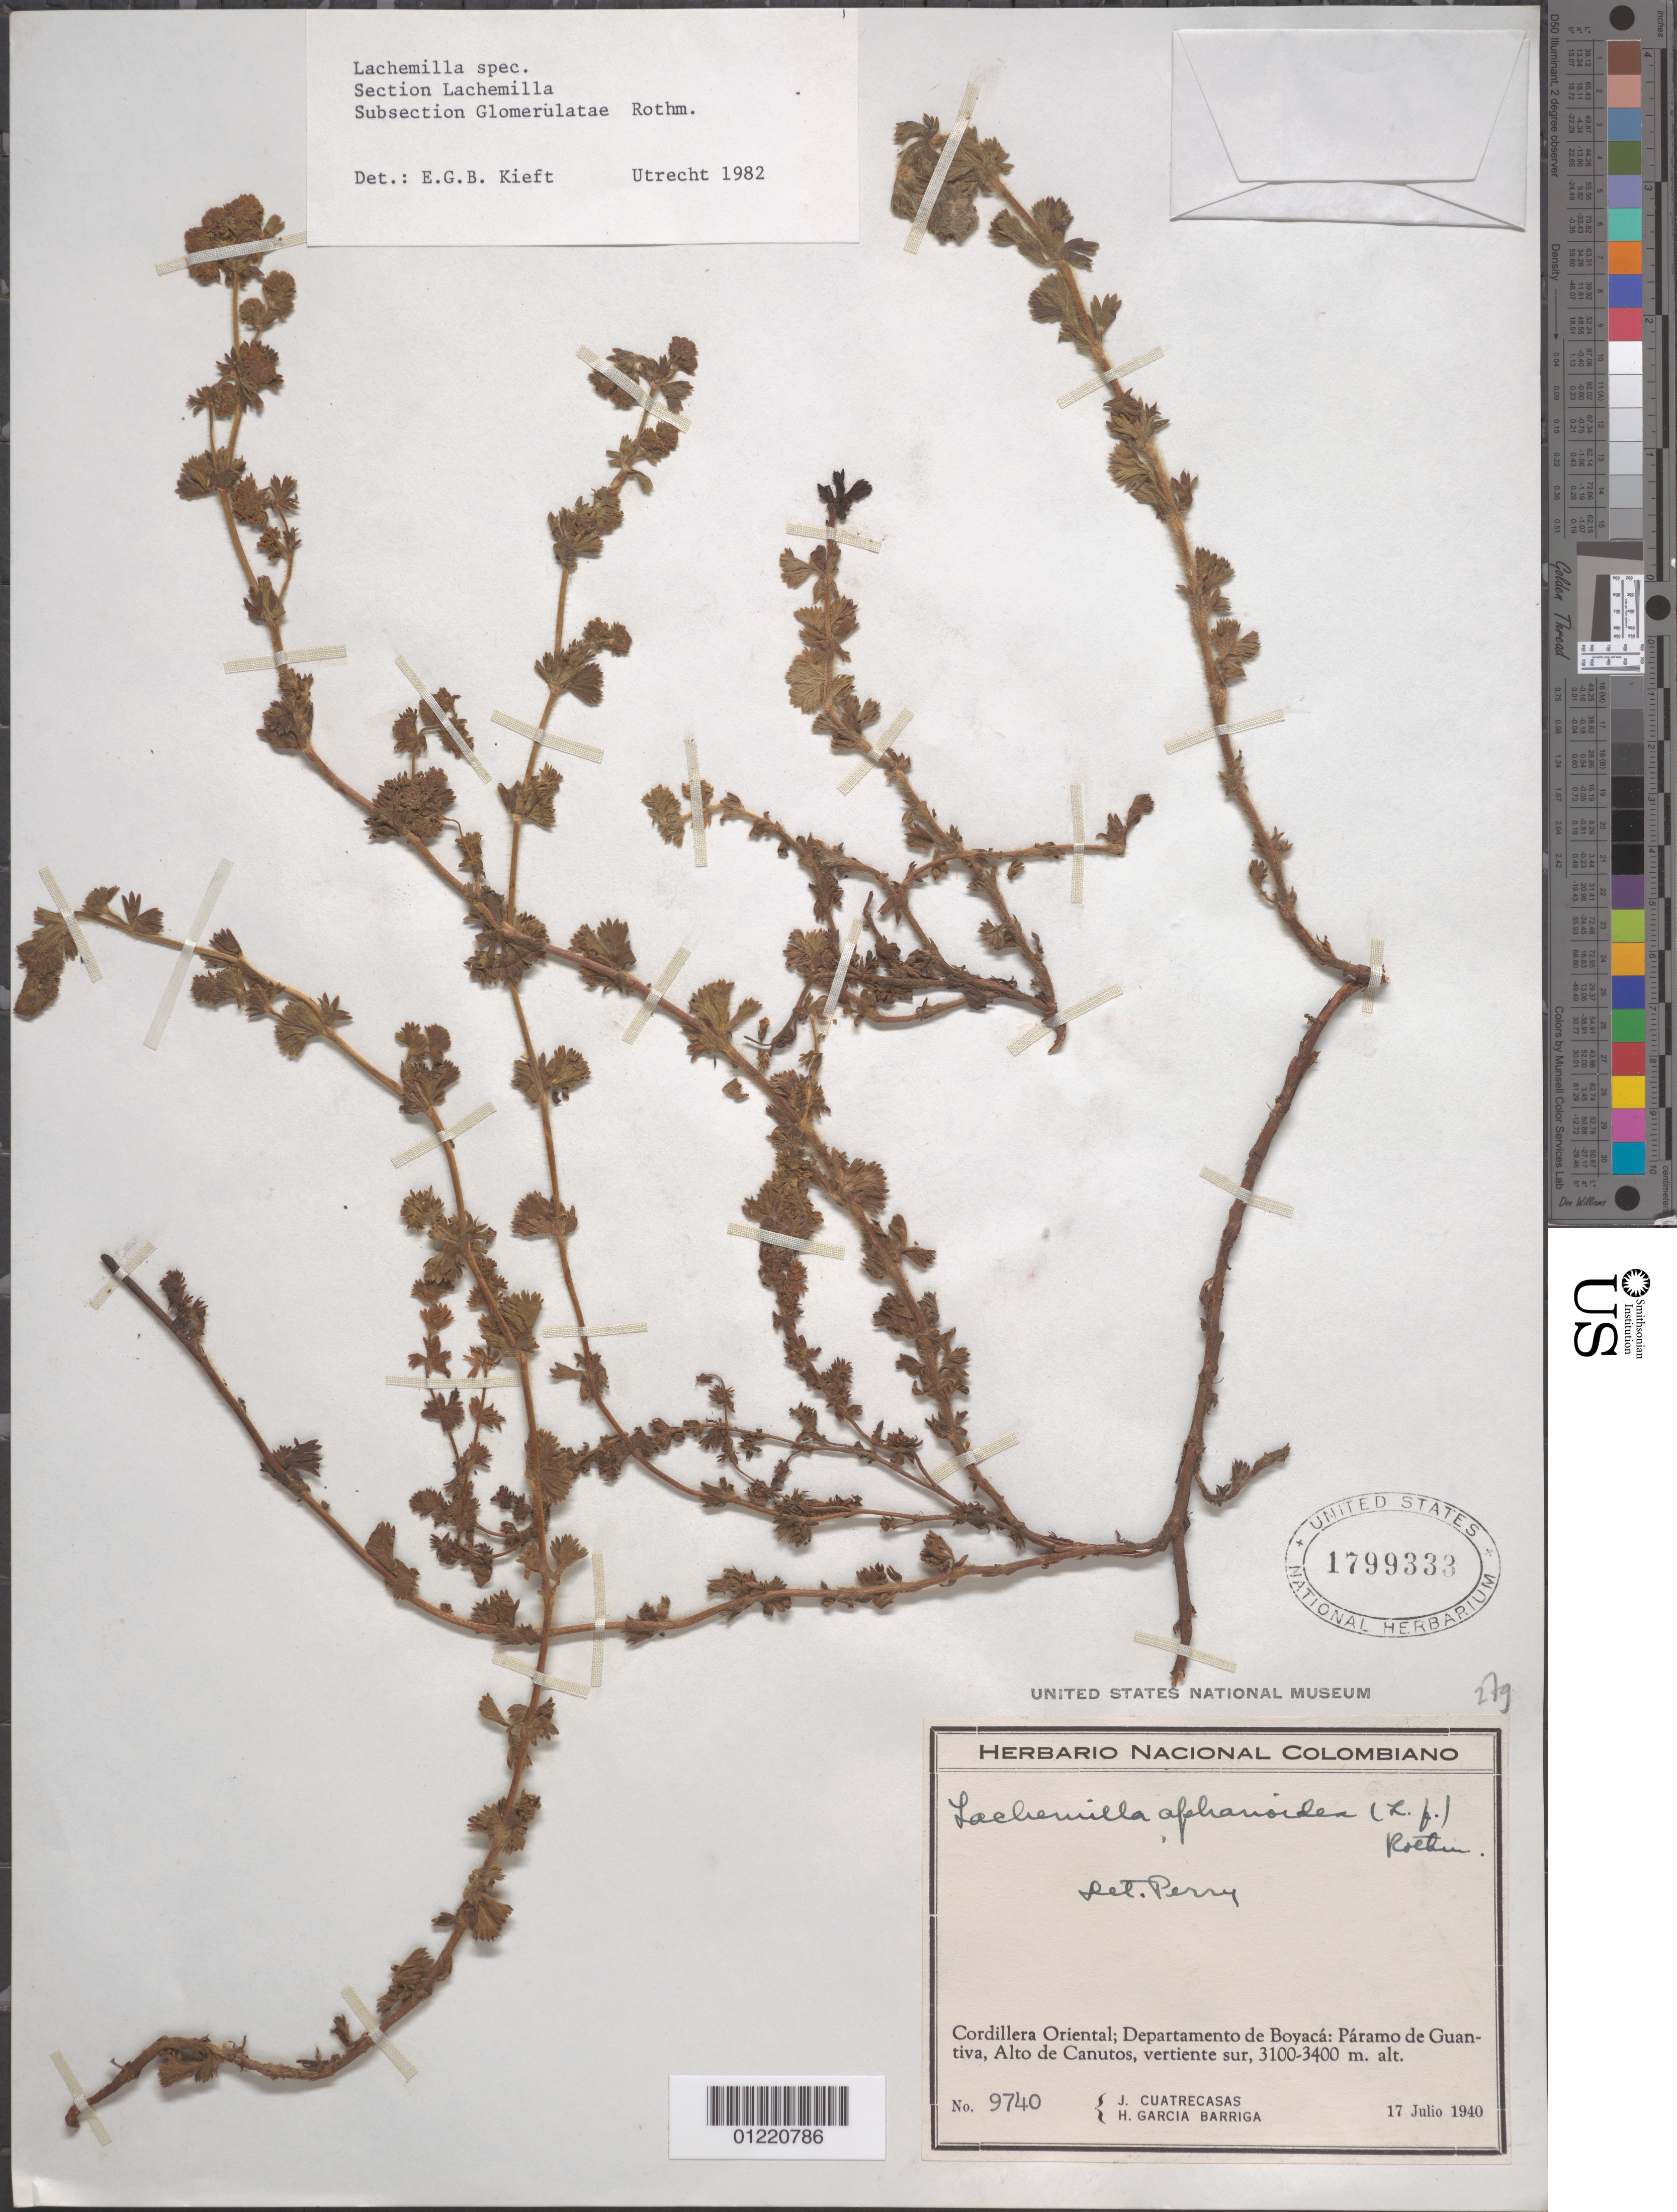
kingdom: Plantae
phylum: Tracheophyta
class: Magnoliopsida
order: Rosales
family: Rosaceae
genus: Lachemilla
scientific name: Lachemilla sp.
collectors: J. Cuatrecasas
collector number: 9740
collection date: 1940-07-17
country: Colombia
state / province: Boyacá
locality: Paramo de Guantiva, Alto de Canutos, vertiente sur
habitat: Paramo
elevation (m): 3100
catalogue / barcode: US 1799333